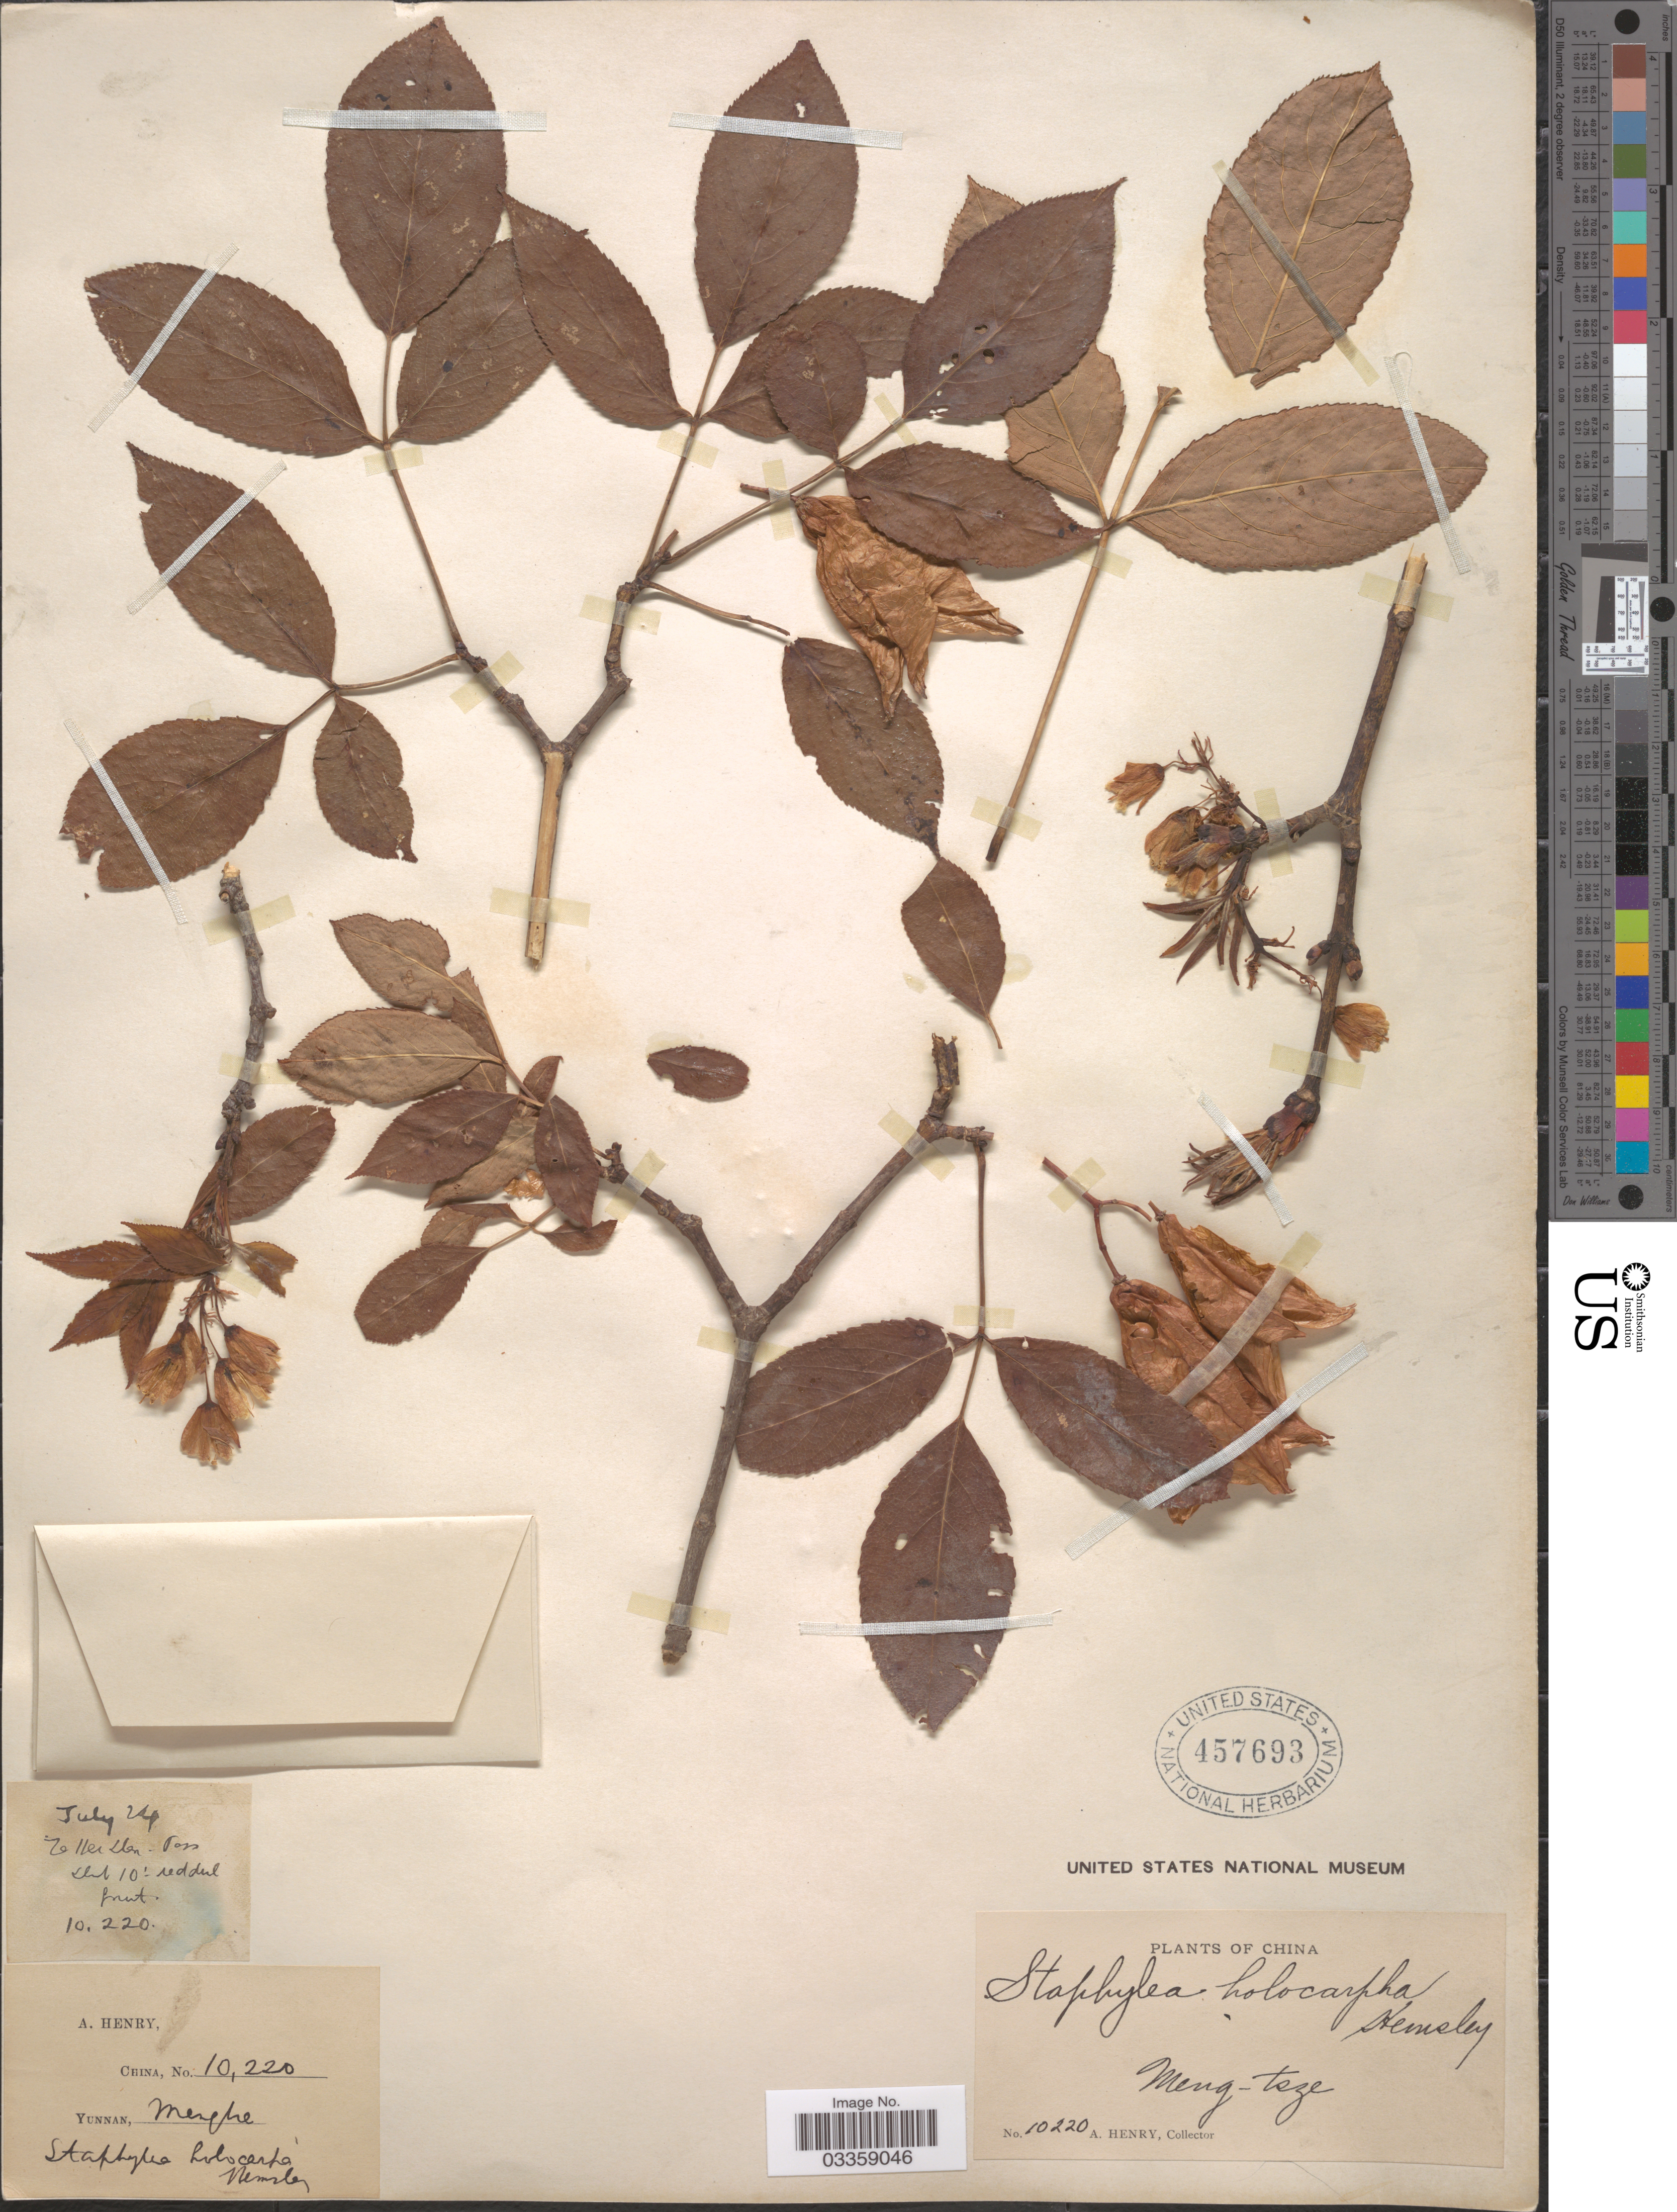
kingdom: Plantae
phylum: Tracheophyta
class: Magnoliopsida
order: Crossosomatales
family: Staphyleaceae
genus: Staphylea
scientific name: Staphylea holocarpa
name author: Hemsl.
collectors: A. Henry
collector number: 10220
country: China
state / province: Yunnan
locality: Meng-tsze. Ta llei Shan Pass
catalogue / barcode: US 457693